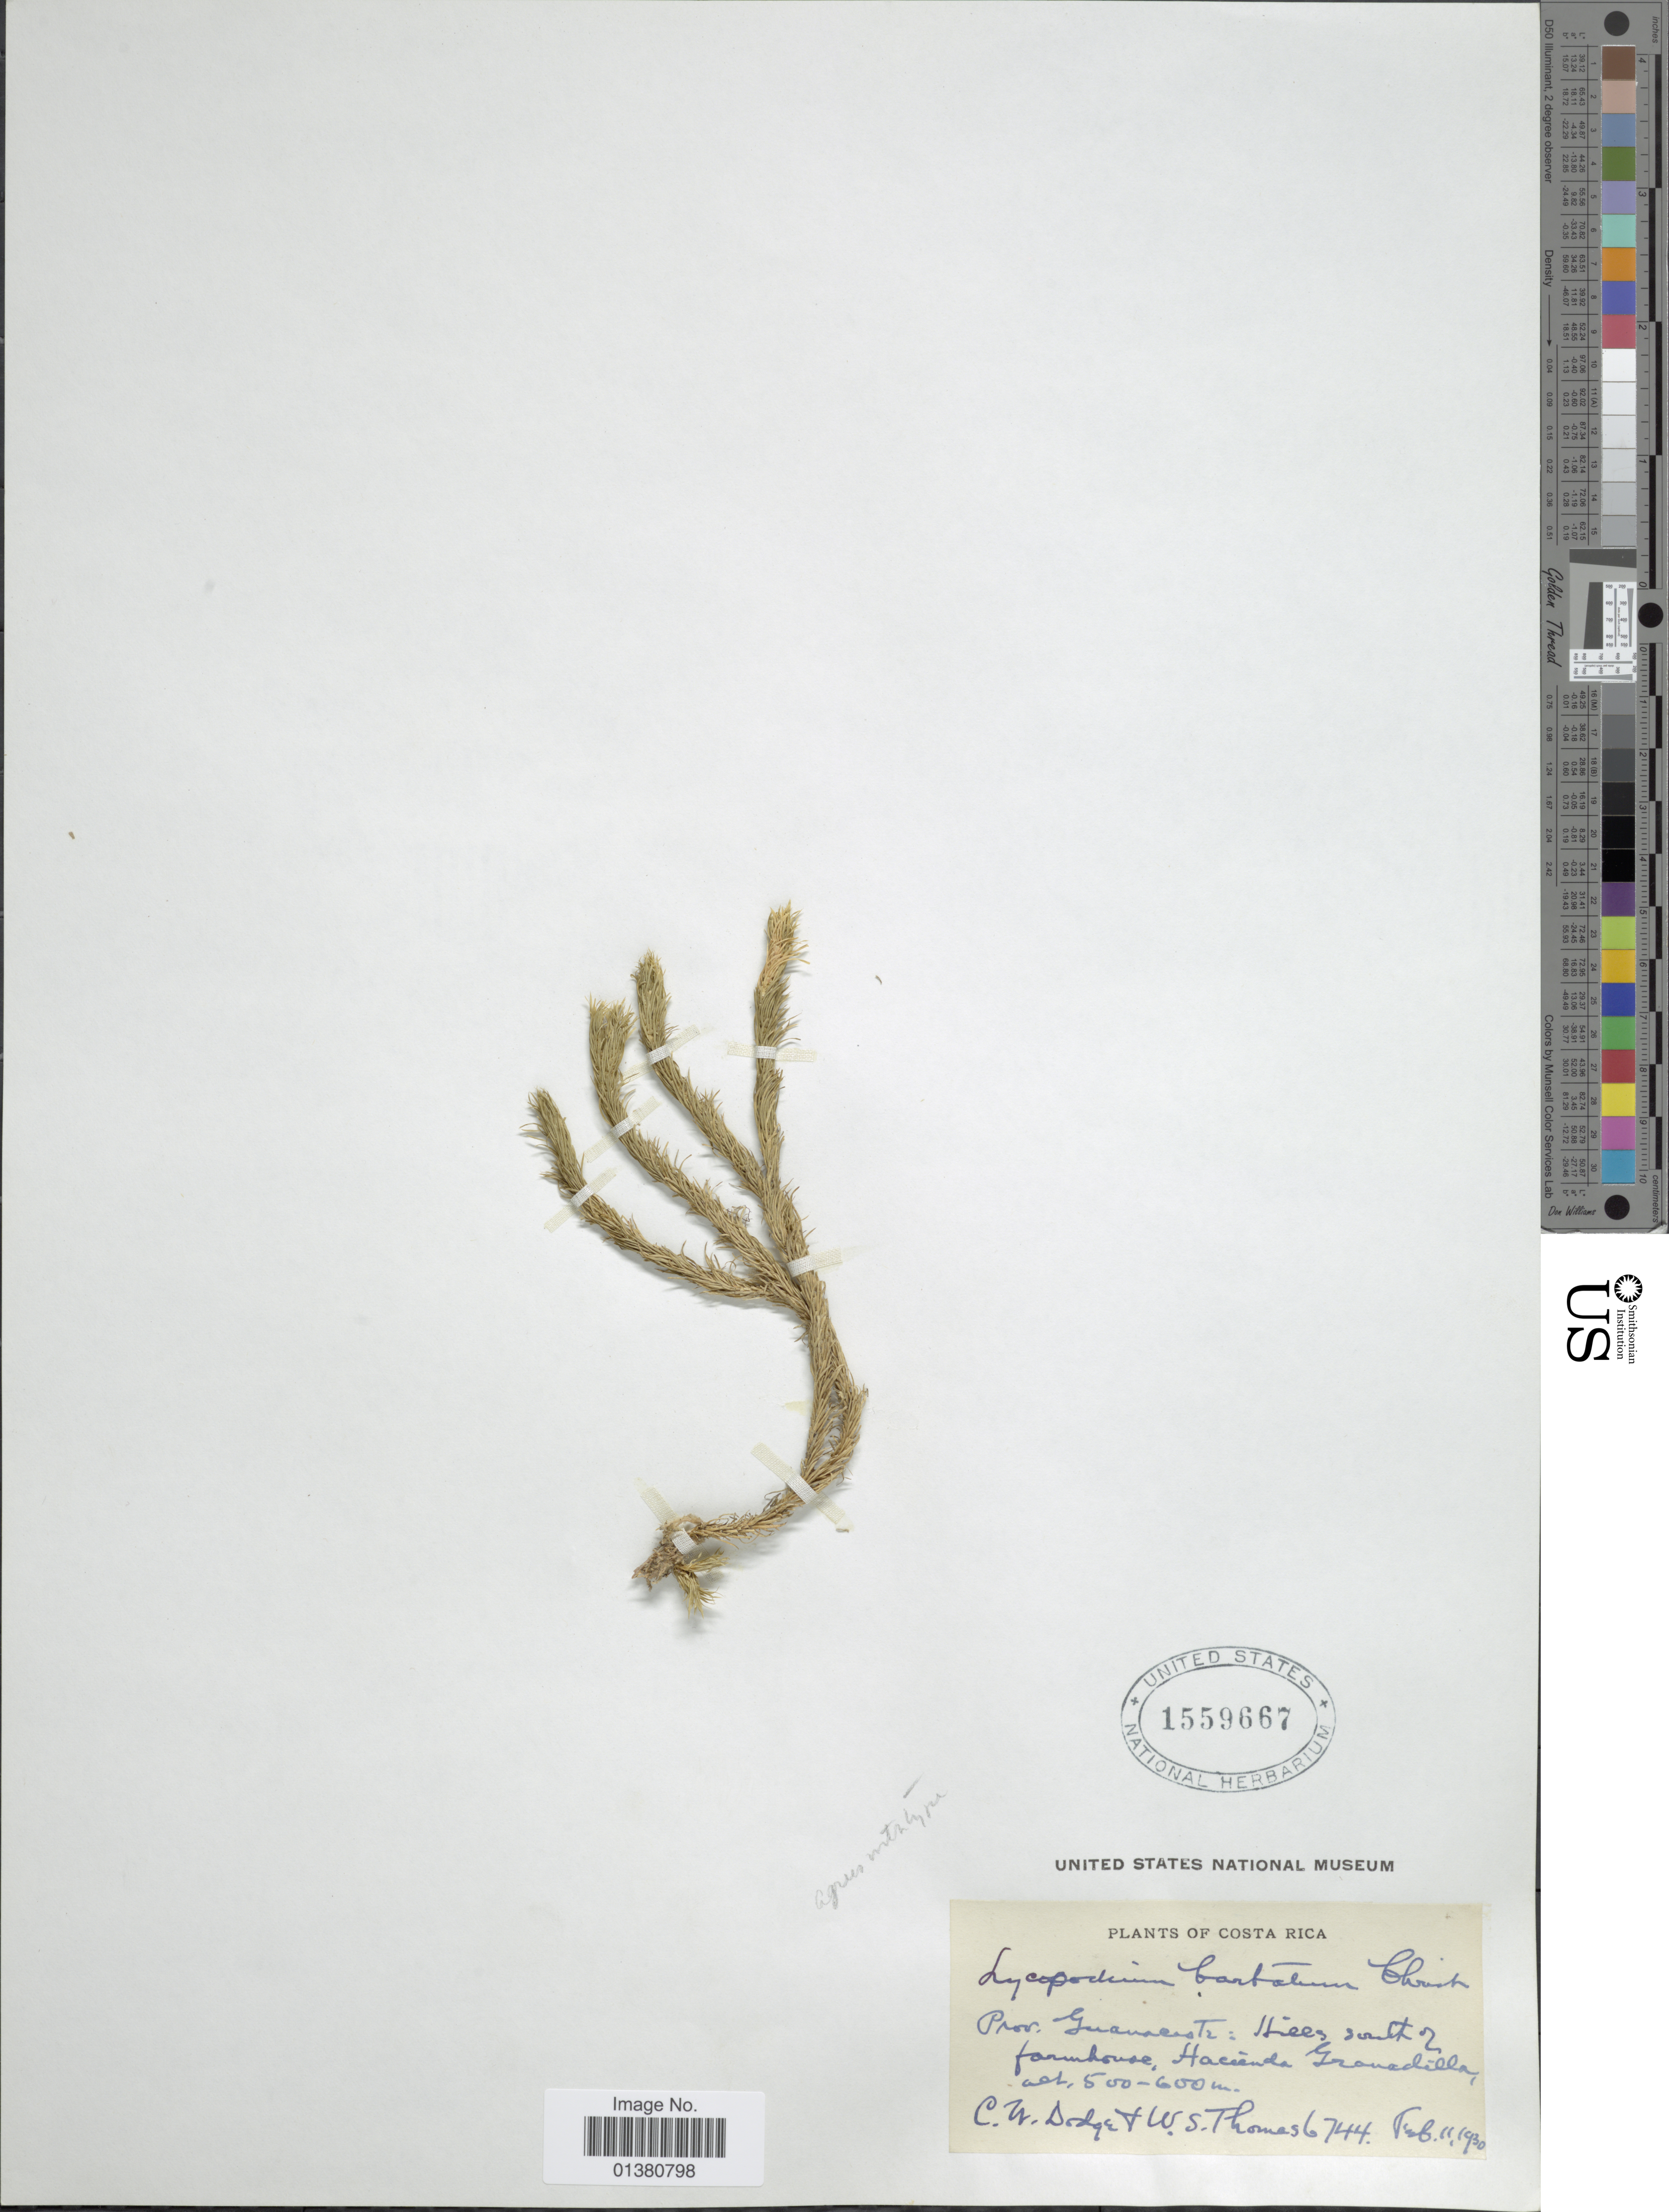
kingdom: Plantae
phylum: Tracheophyta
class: Lycopodiopsida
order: Lycopodiales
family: Lycopodiaceae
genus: Phlegmariurus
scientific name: Phlegmariurus dichotomus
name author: (Jacq.) W.H. Wagner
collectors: C. Dodge & W. S. Thomas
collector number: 6744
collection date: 1930-02-11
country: Costa Rica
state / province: Guanacaste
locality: Hacienda Granadilla, trees south of farmhouse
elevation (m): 500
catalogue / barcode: US 1559667